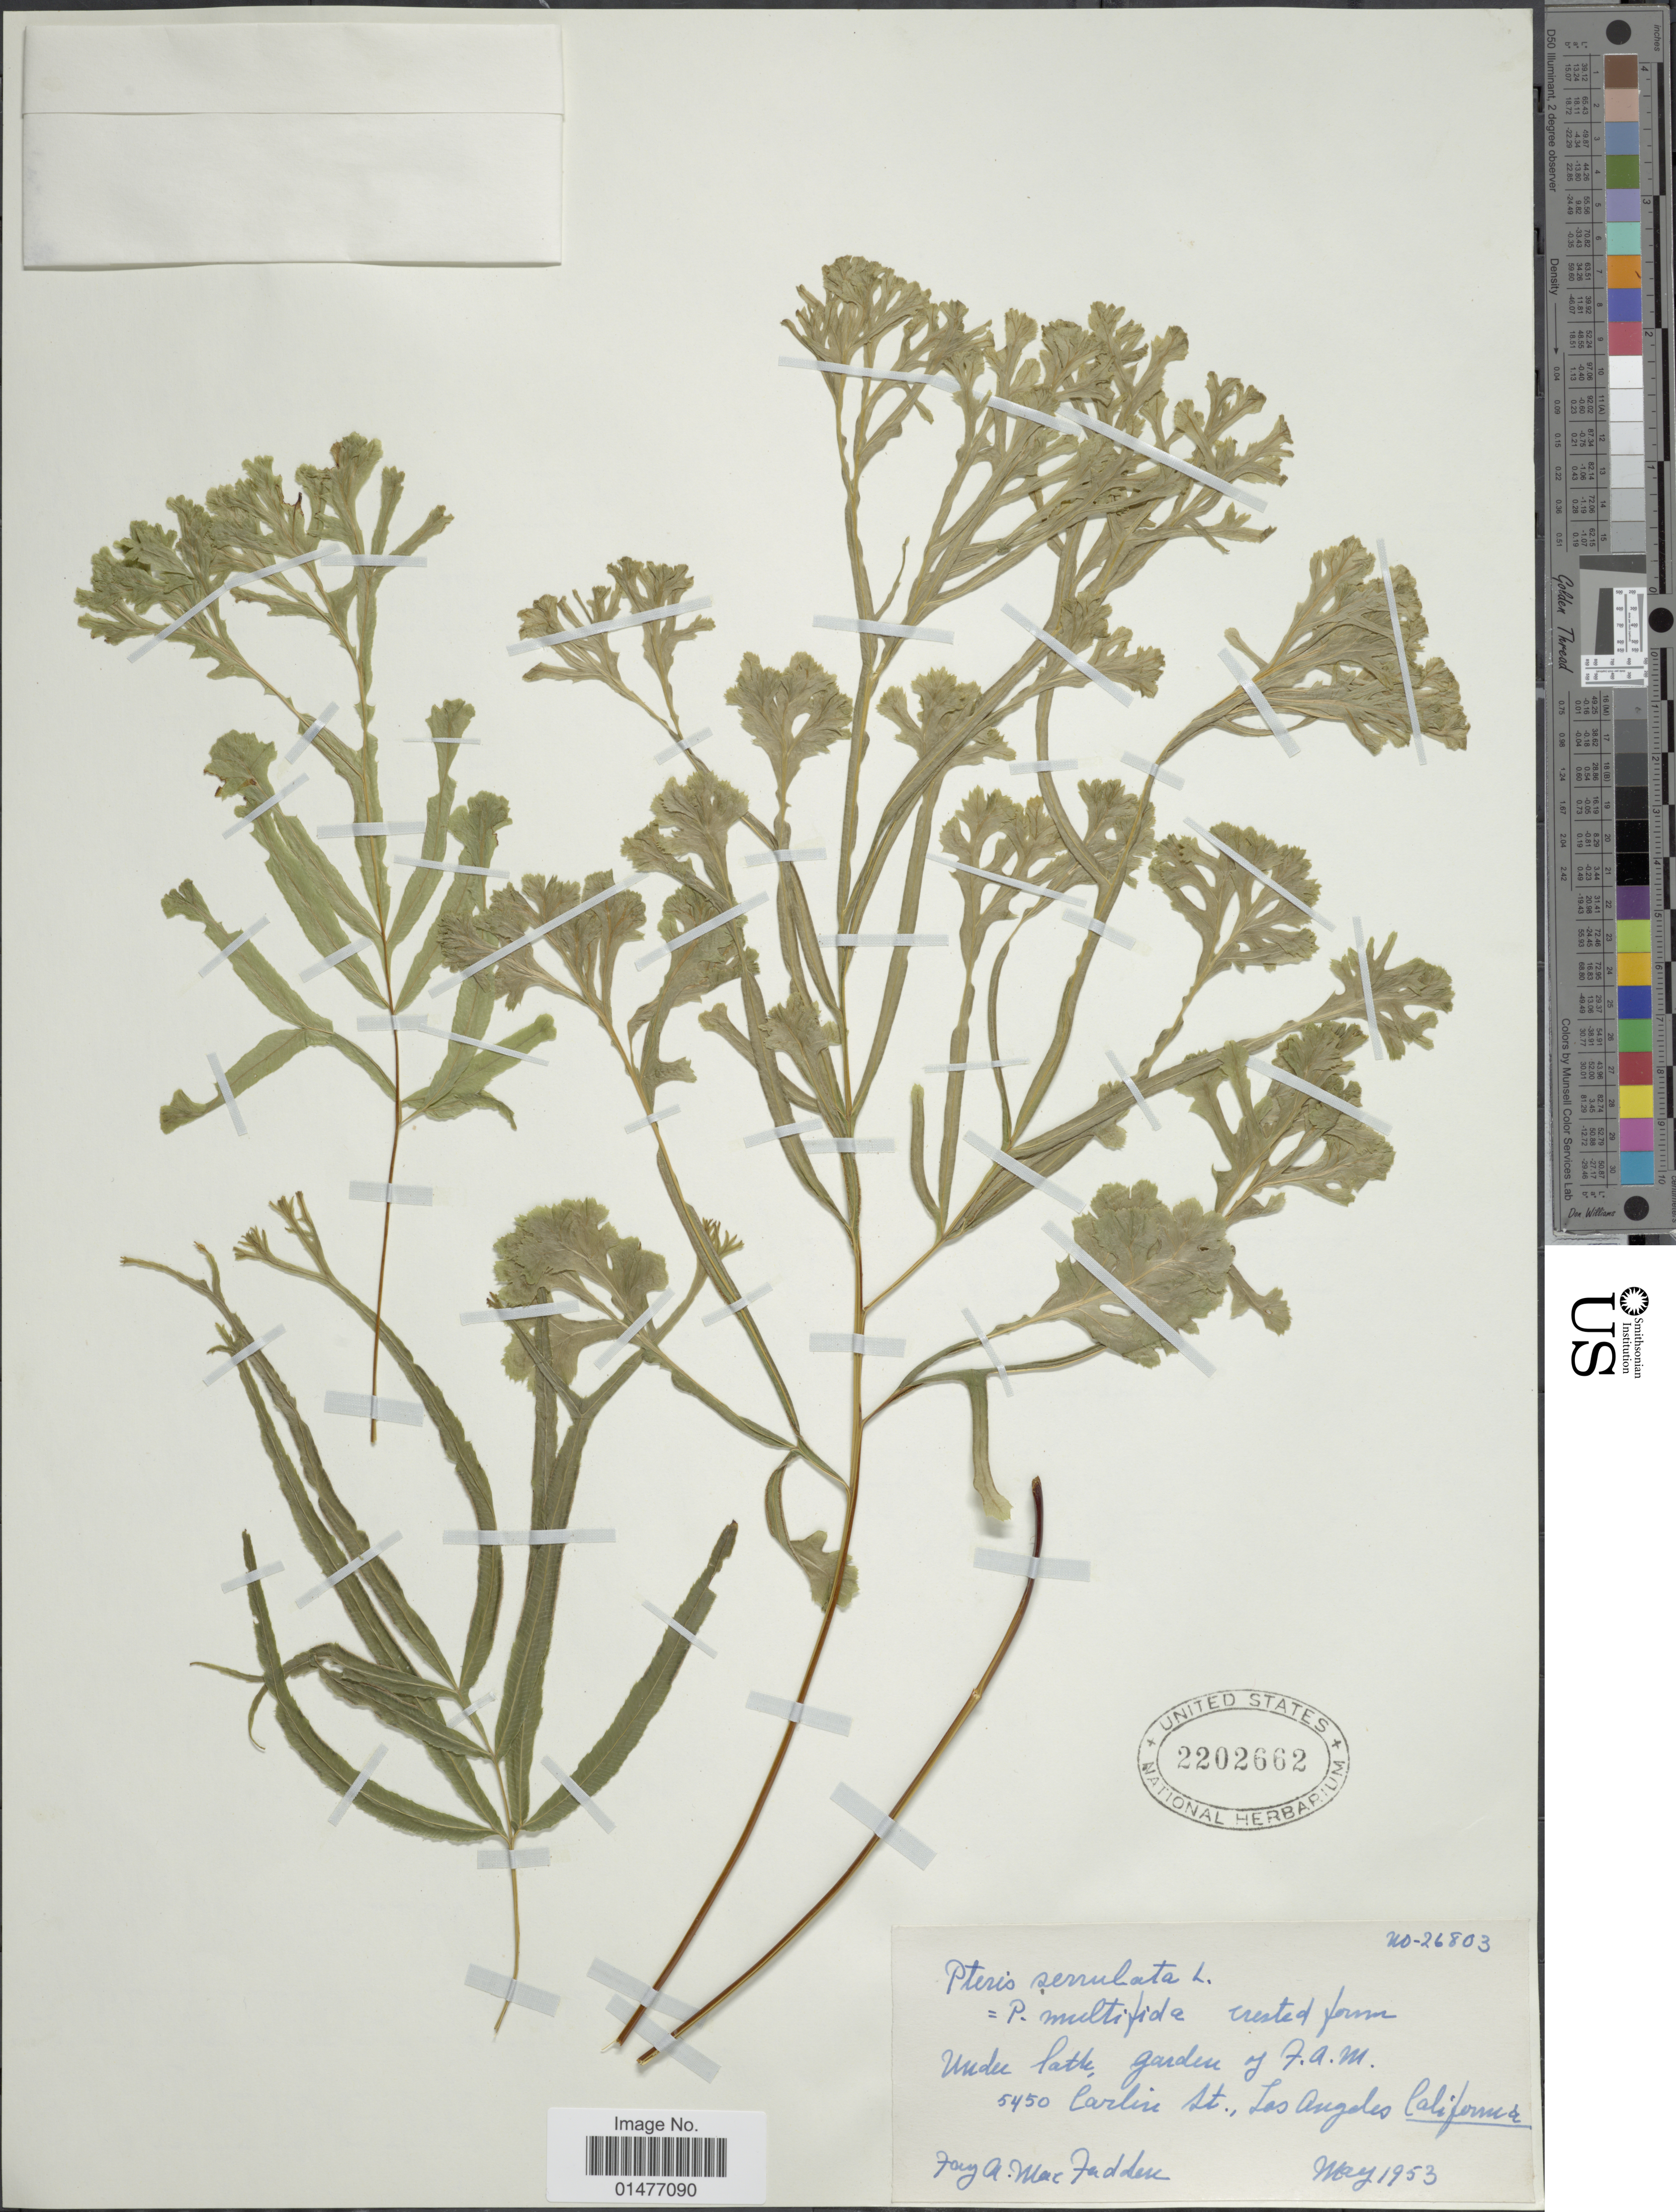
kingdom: Plantae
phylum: Tracheophyta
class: Polypodiopsida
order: Polypodiales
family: Pteridaceae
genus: Pteris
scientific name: Pteris multifida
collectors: F. MacFadden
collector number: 26803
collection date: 1953-05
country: United States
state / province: California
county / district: Los Angeles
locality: Under bath garden of F.A.M. 5450 Carlin St., Los Angeles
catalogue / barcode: US 2202662